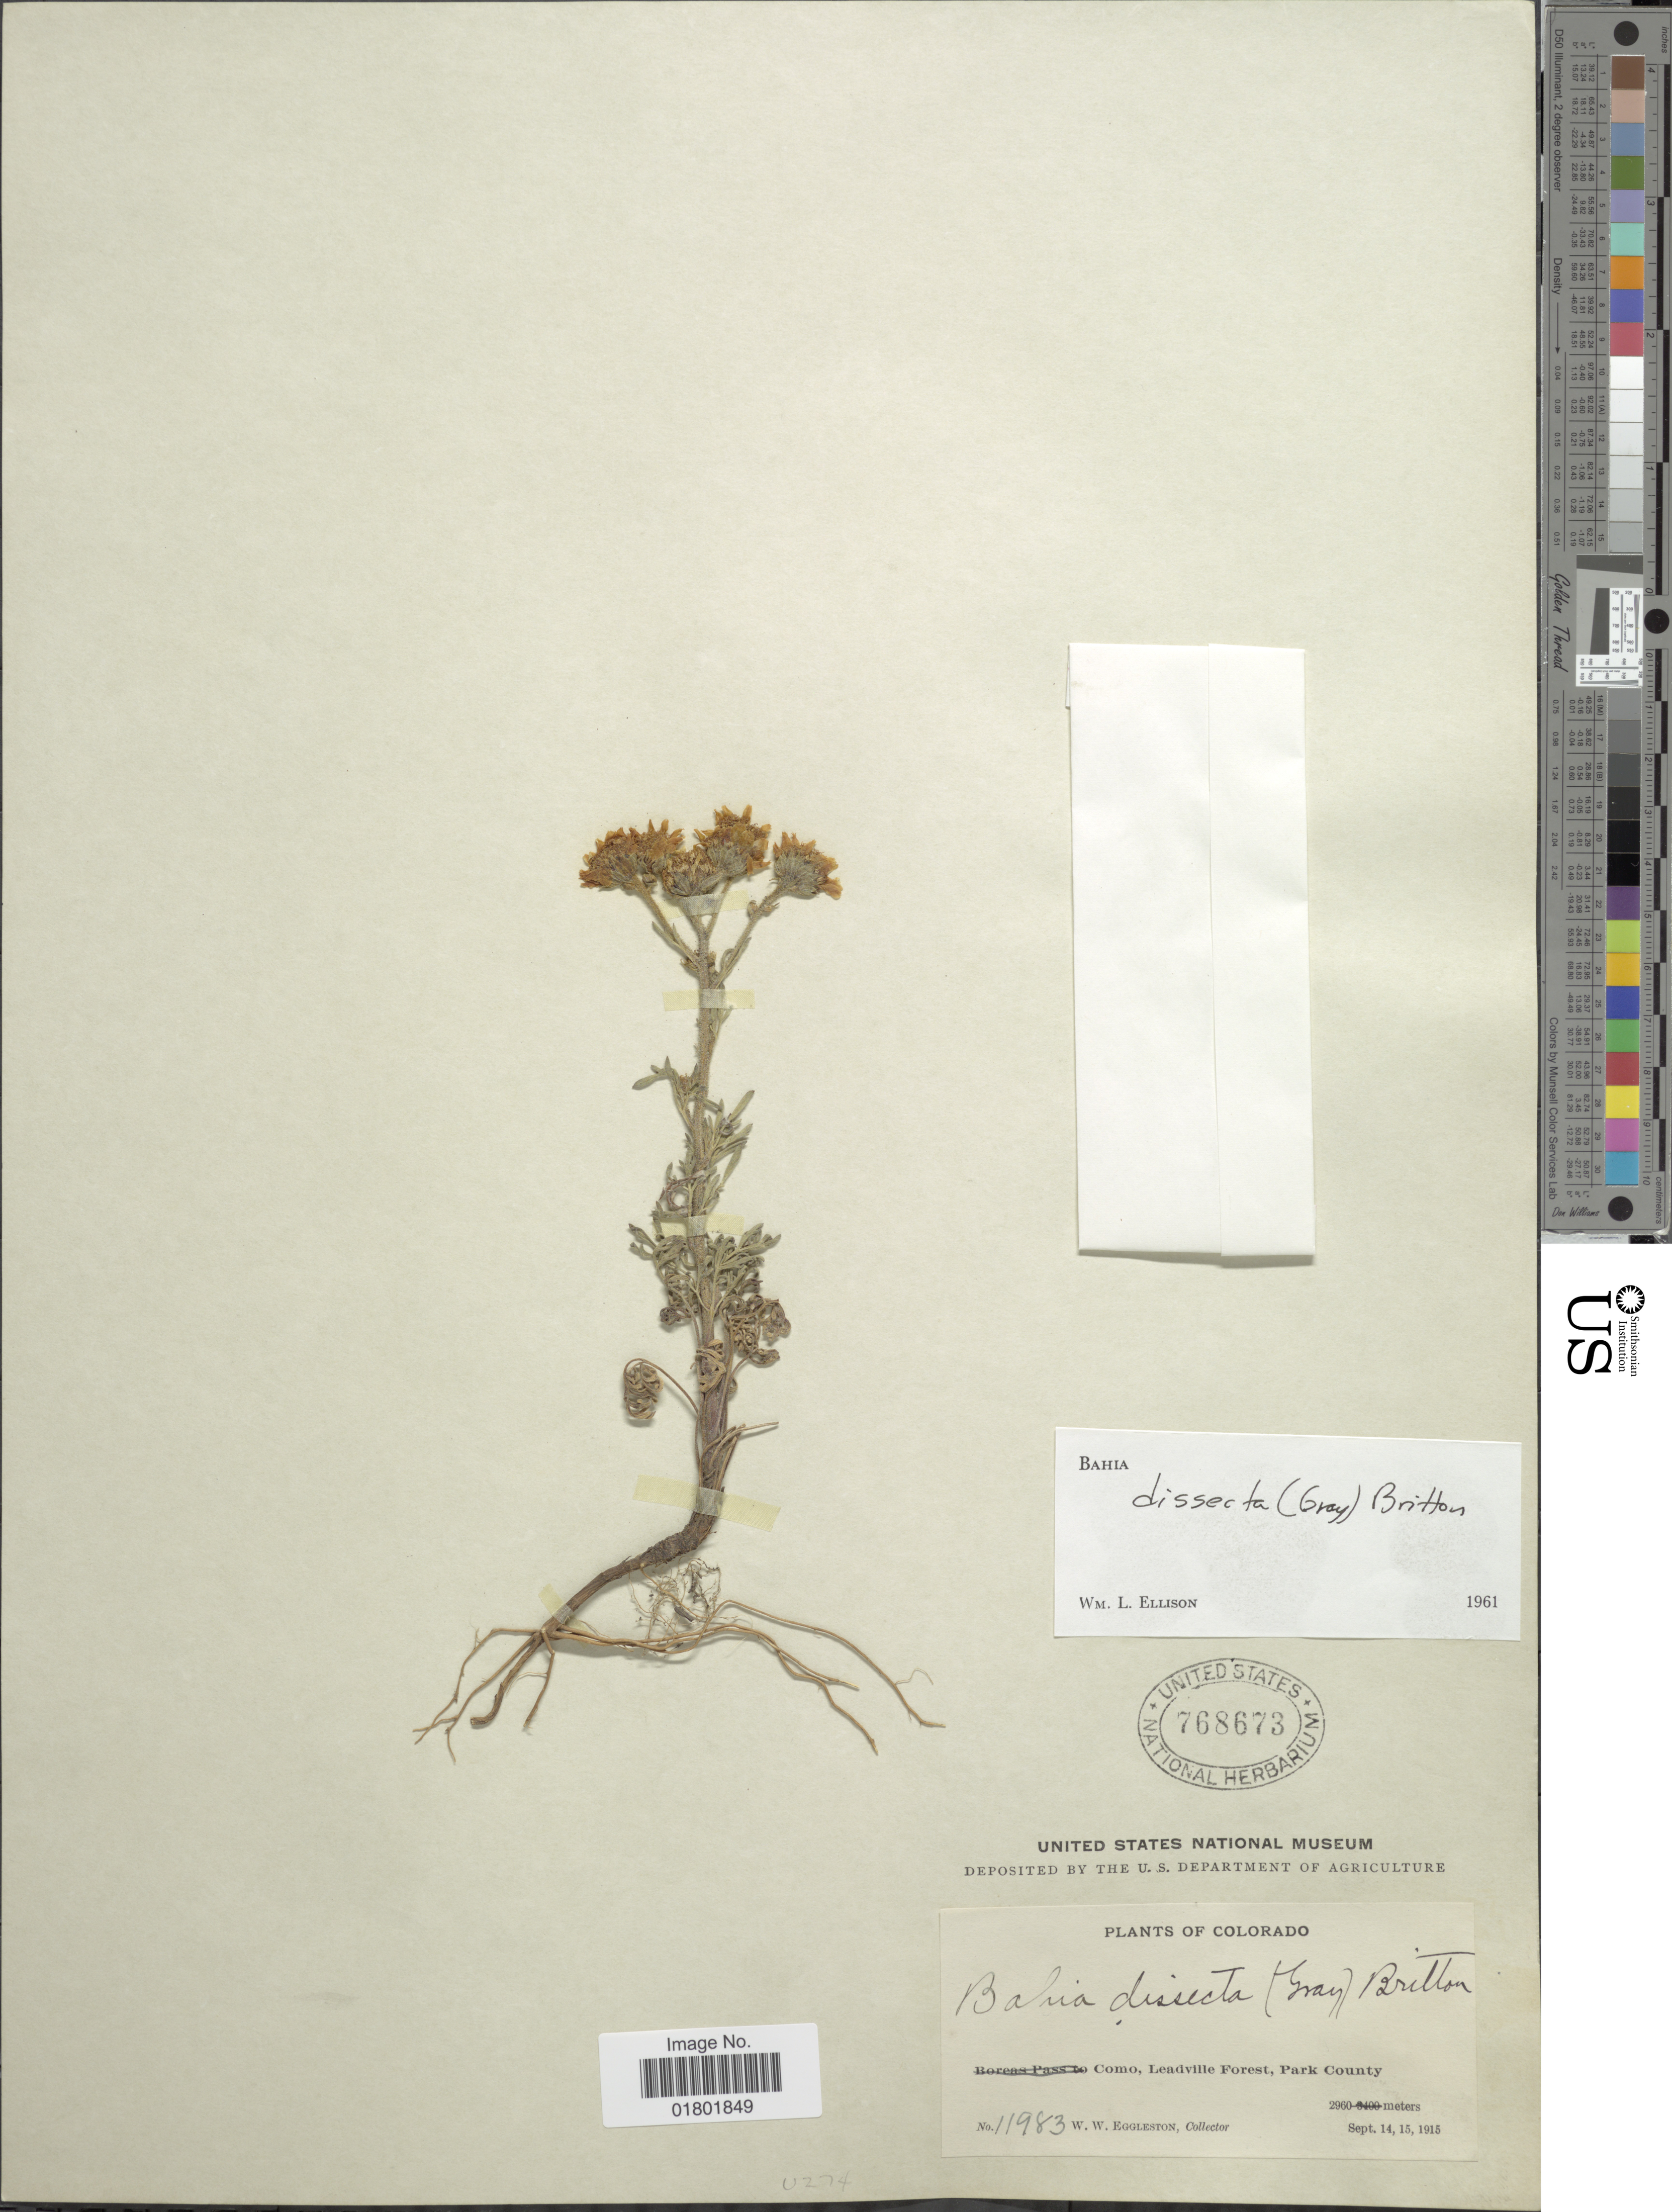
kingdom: Plantae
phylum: Tracheophyta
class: Magnoliopsida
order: Asterales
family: Asteraceae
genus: Bahia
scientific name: Bahia dissecta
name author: (A. Gray) Britton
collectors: W. W. Eggleston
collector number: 11983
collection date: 1915-09-14/1915-09-15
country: United States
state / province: Colorado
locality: Como, Leadville Forest, Park County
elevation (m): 2960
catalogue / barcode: US 768673